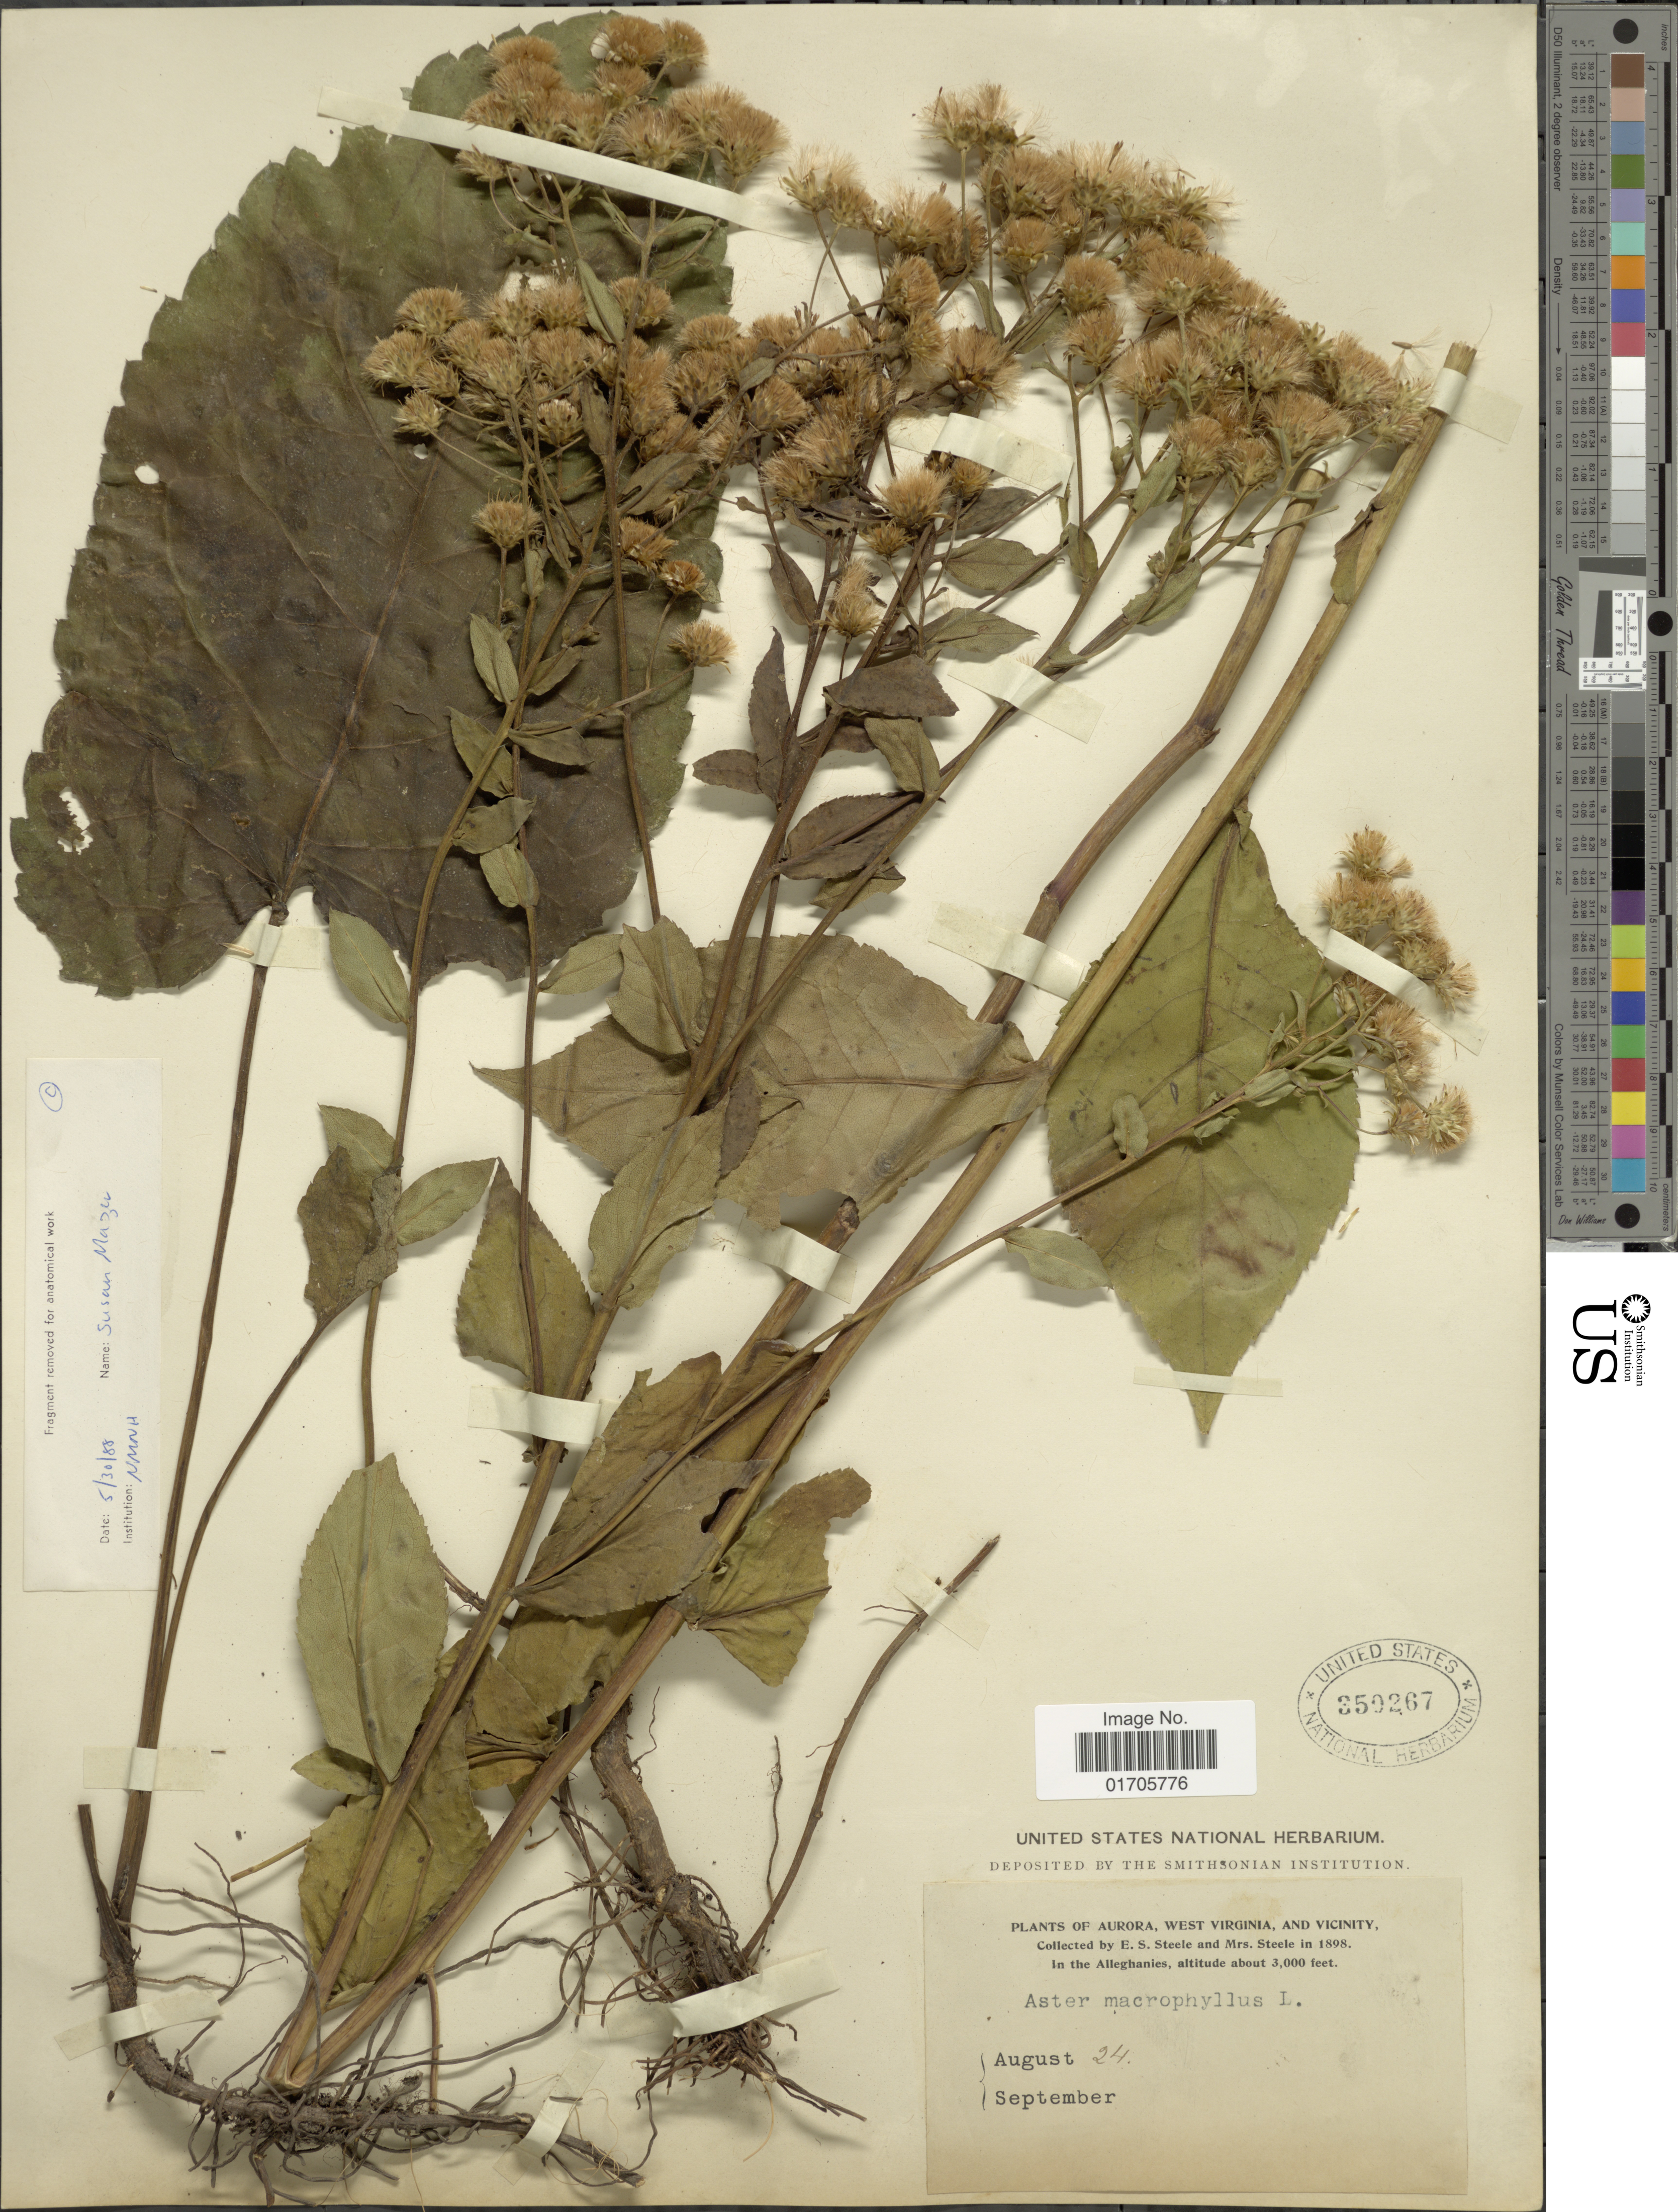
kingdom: Plantae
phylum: Tracheophyta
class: Magnoliopsida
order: Asterales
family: Asteraceae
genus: Eurybia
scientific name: Eurybia macrophylla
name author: (L.) Cass.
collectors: E. Steele & Mrs. E. S. Steele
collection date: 1898-08-24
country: United States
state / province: West Virginia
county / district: Preston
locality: Aurora, West Virginia, and Vicinity. In the Alleghanies.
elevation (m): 914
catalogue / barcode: US 350267